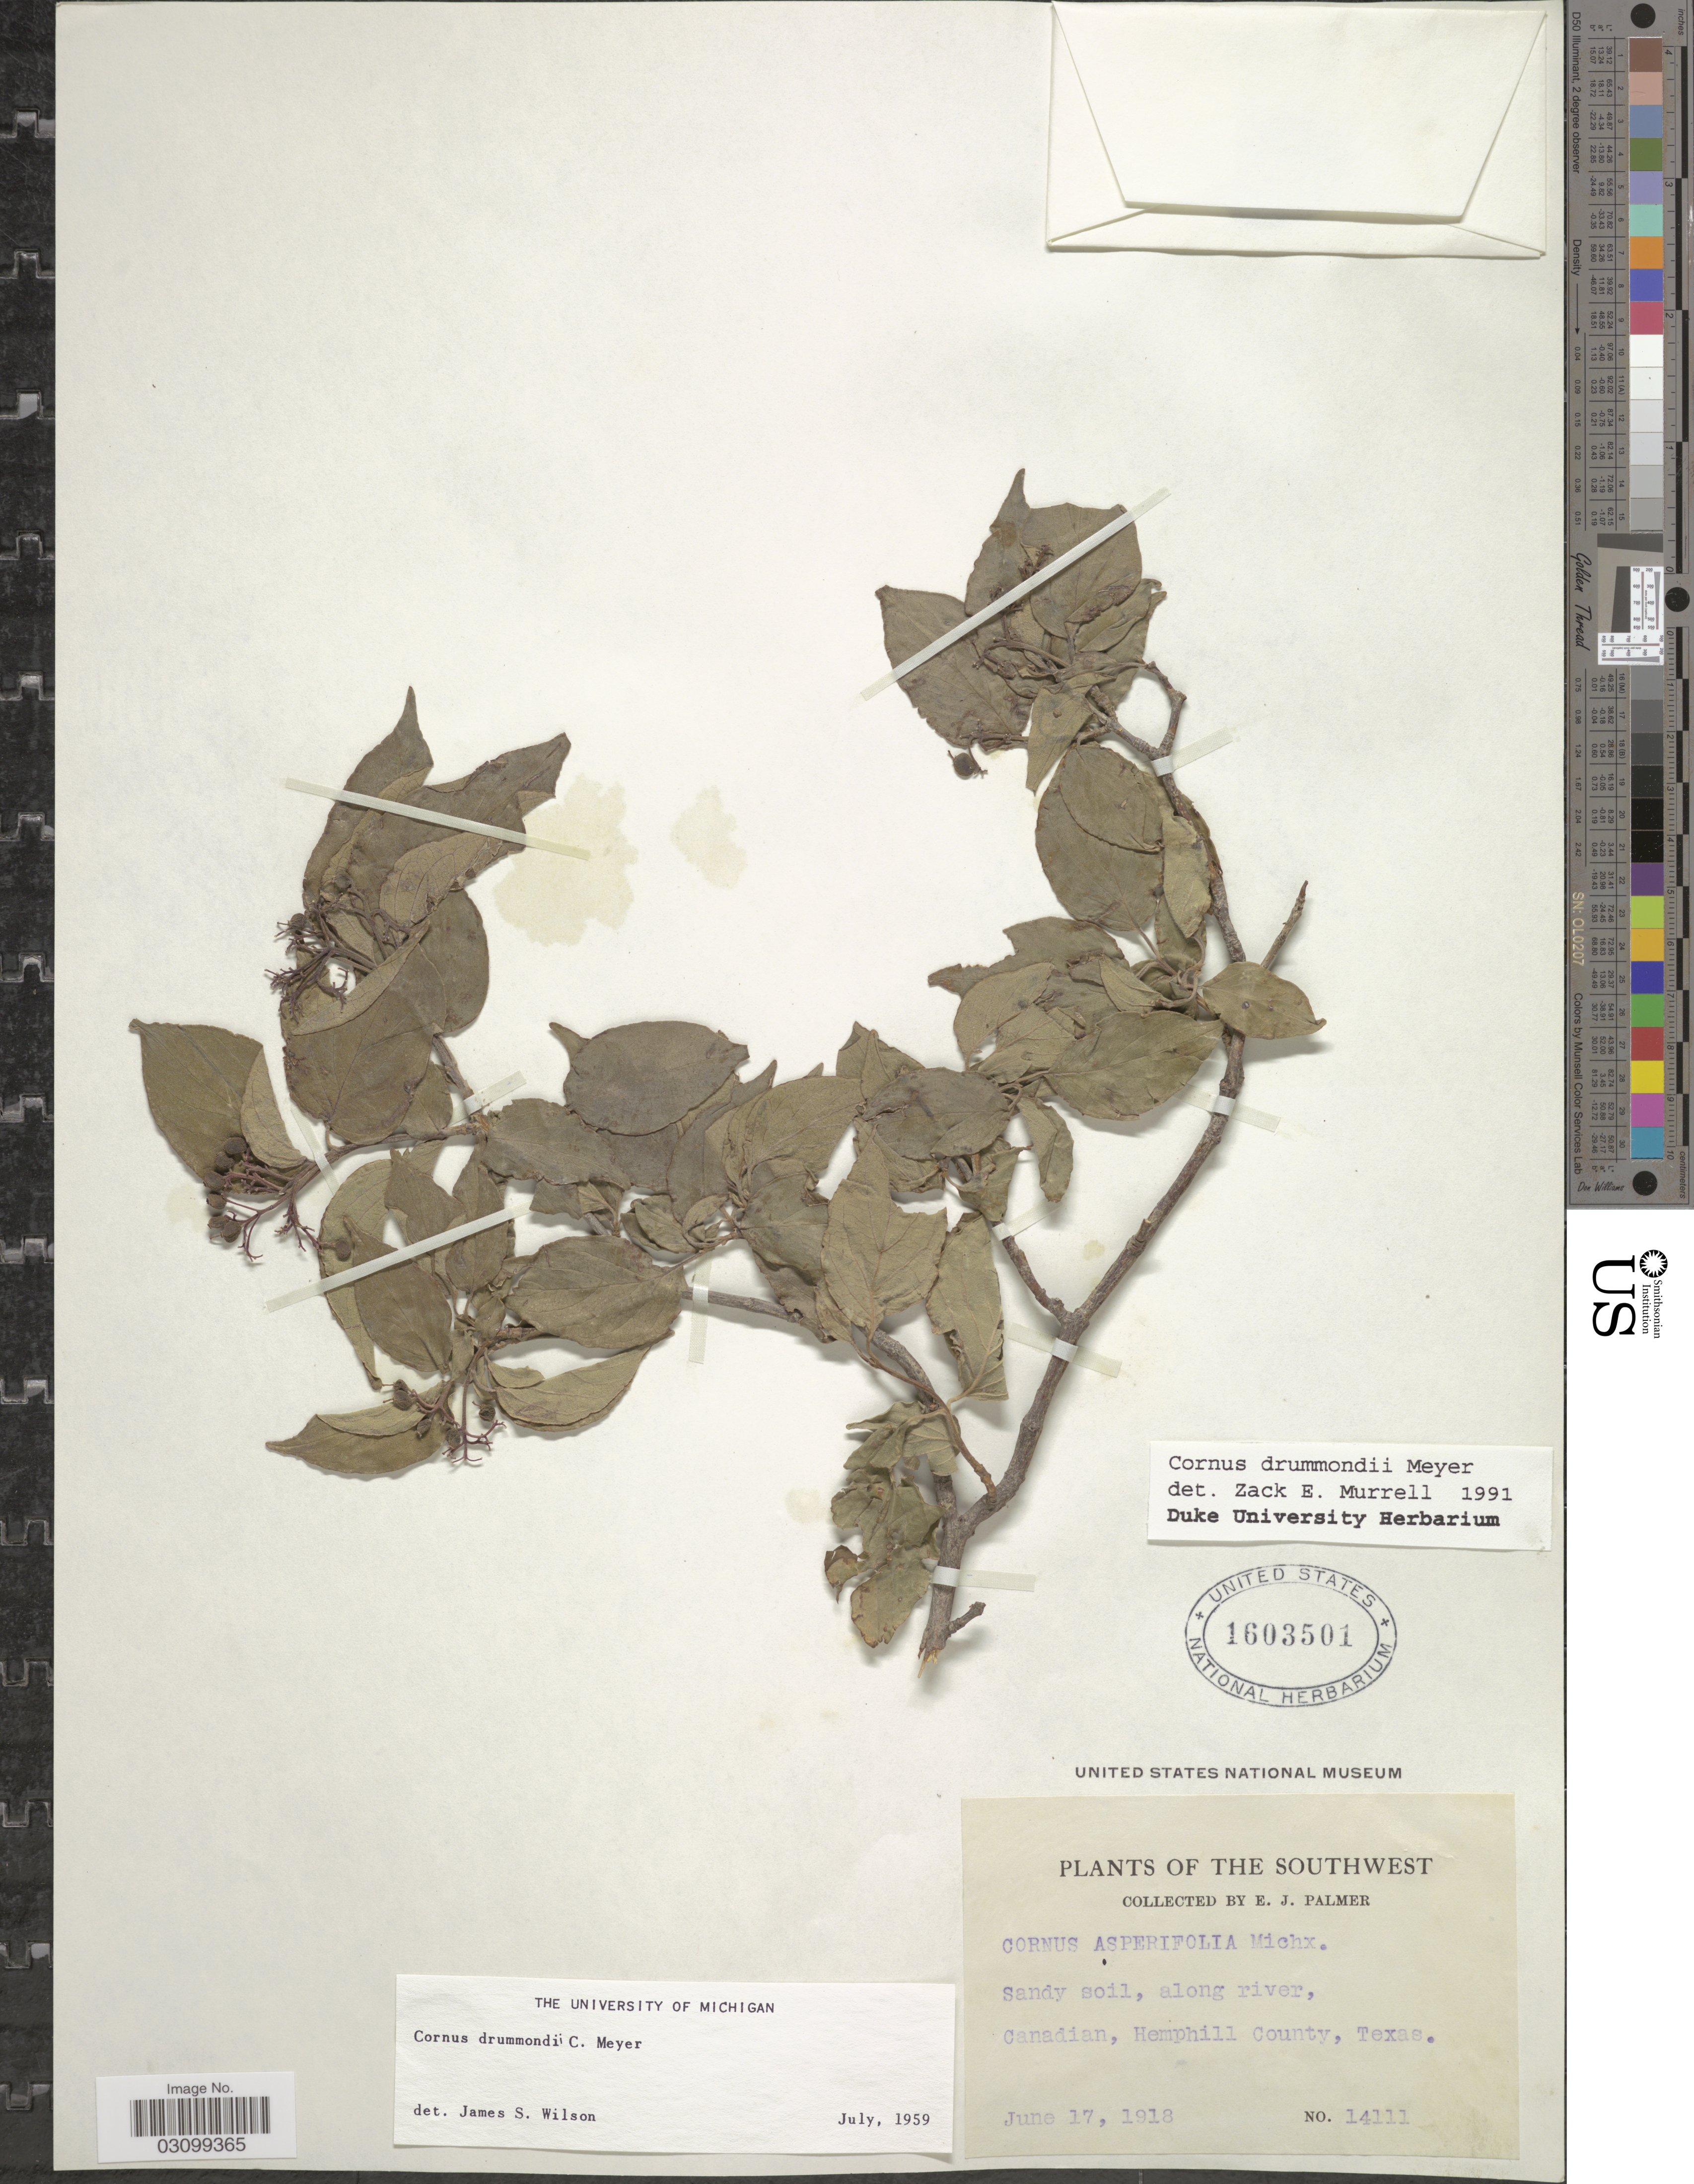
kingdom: Plantae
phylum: Tracheophyta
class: Magnoliopsida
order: Cornales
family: Cornaceae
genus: Cornus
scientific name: Cornus drummondii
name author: C.A. Mey.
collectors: E. J. Palmer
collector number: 14111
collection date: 1918-06-17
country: United States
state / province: Texas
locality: Southwest. Canadian, Hemphill County.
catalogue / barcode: US 1603501